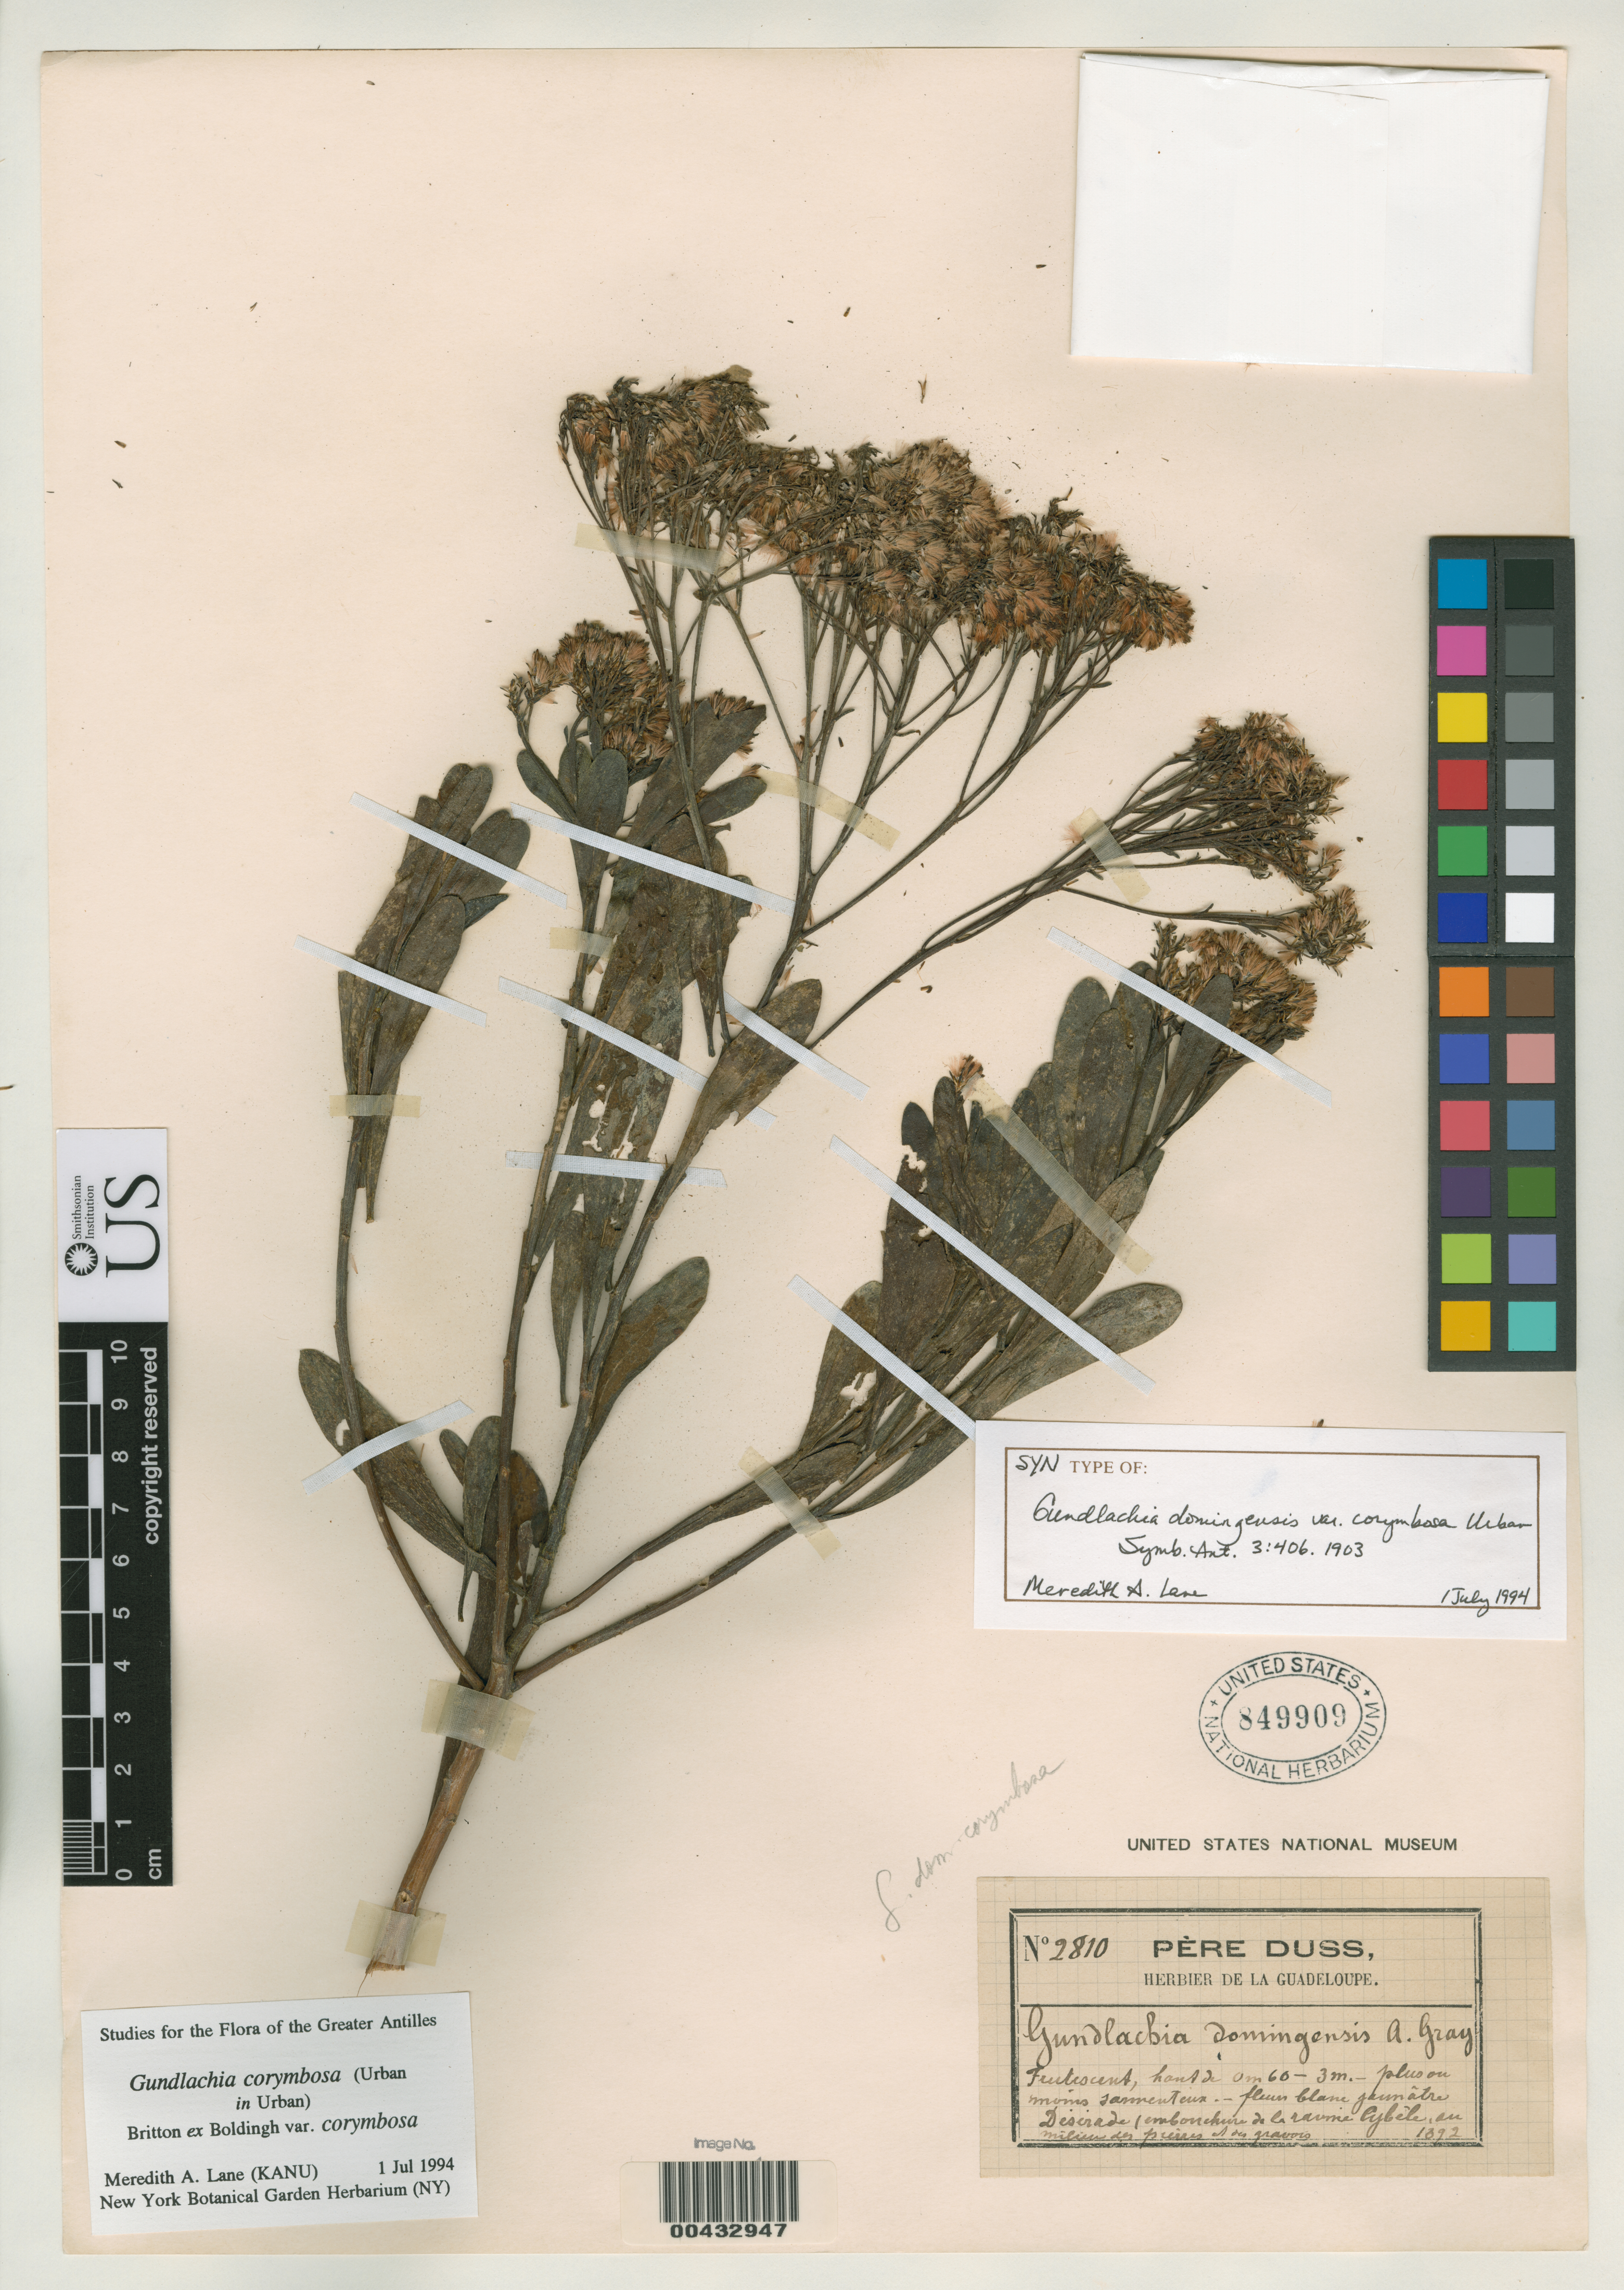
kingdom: Plantae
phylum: Tracheophyta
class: Magnoliopsida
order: Asterales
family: Asteraceae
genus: Gundlachia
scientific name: Gundlachia domingensis var. corymbosa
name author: Urb.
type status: Syntype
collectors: Père Duss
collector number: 2810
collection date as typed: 1892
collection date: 1892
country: Guadeloupe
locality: Deserade, Aybele.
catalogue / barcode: US 849909